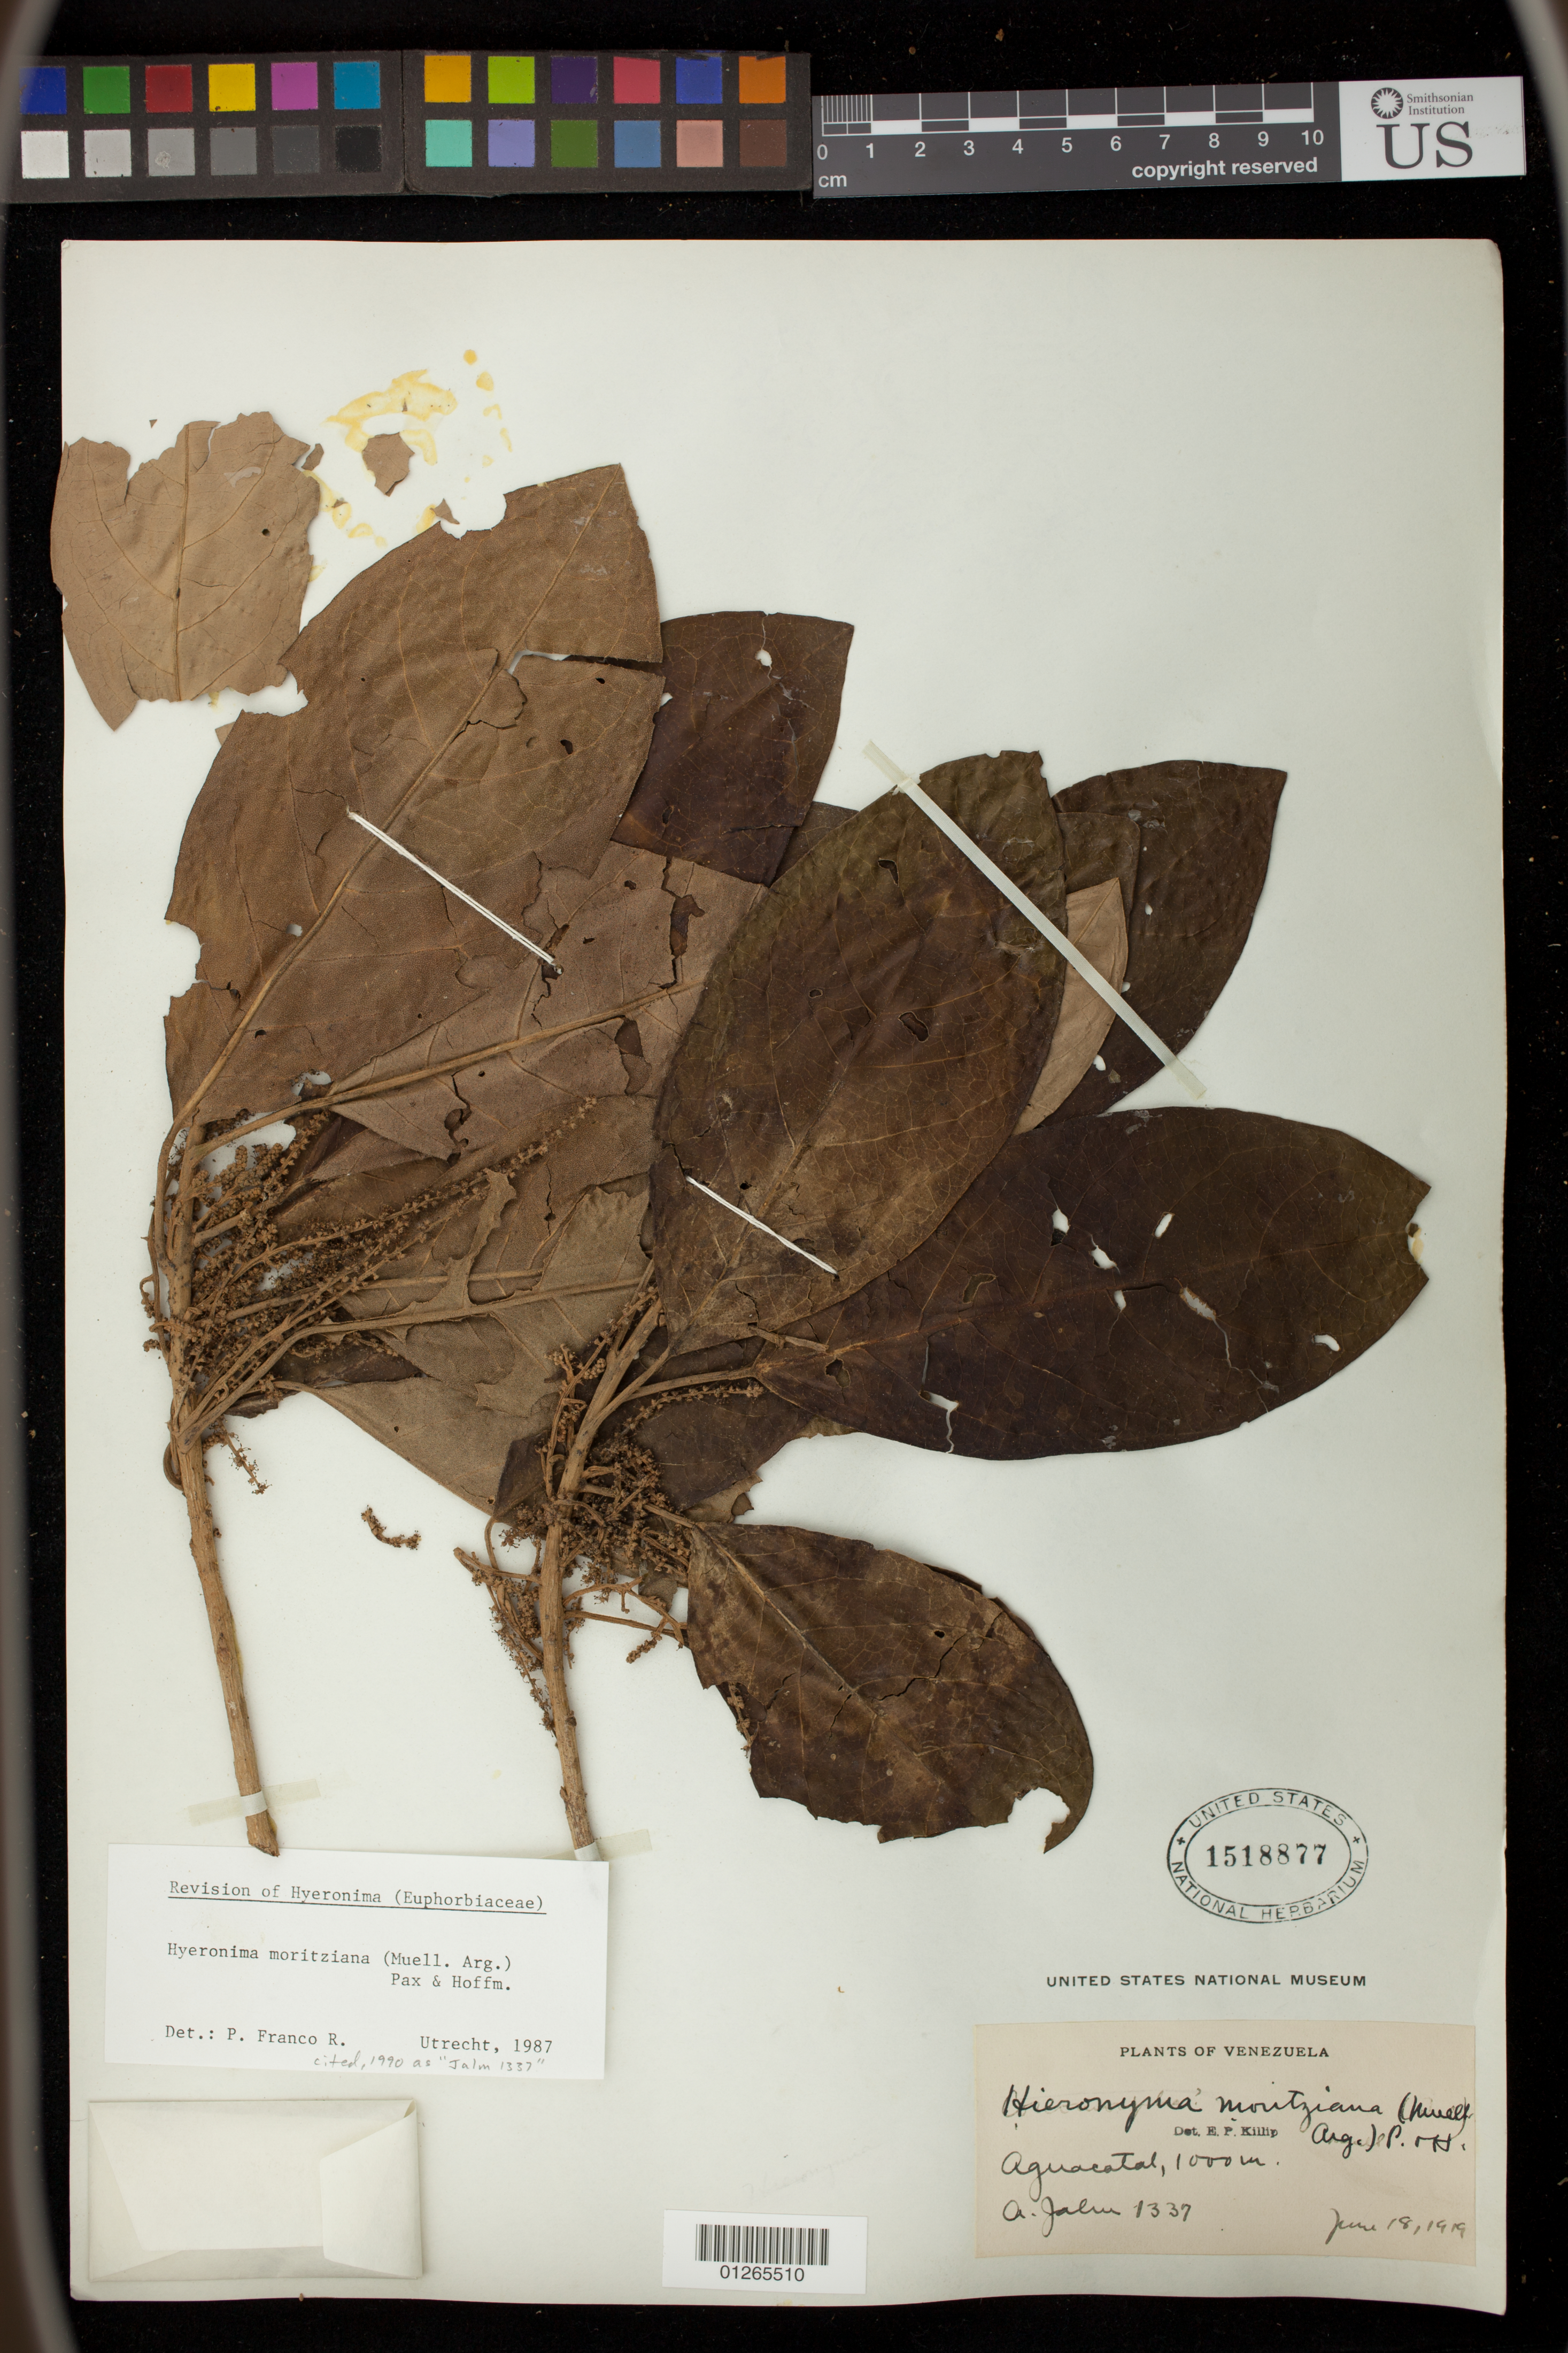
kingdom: Plantae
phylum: Tracheophyta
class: Magnoliopsida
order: Malpighiales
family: Phyllanthaceae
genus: Hieronyma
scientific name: Hieronyma moritziana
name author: (Müll. Arg.) Pax ex K. Hoffm.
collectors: Q. Jalm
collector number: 1337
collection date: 1919-06-18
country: Venezuela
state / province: Vargas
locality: Yungas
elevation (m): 1006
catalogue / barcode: US 1518877